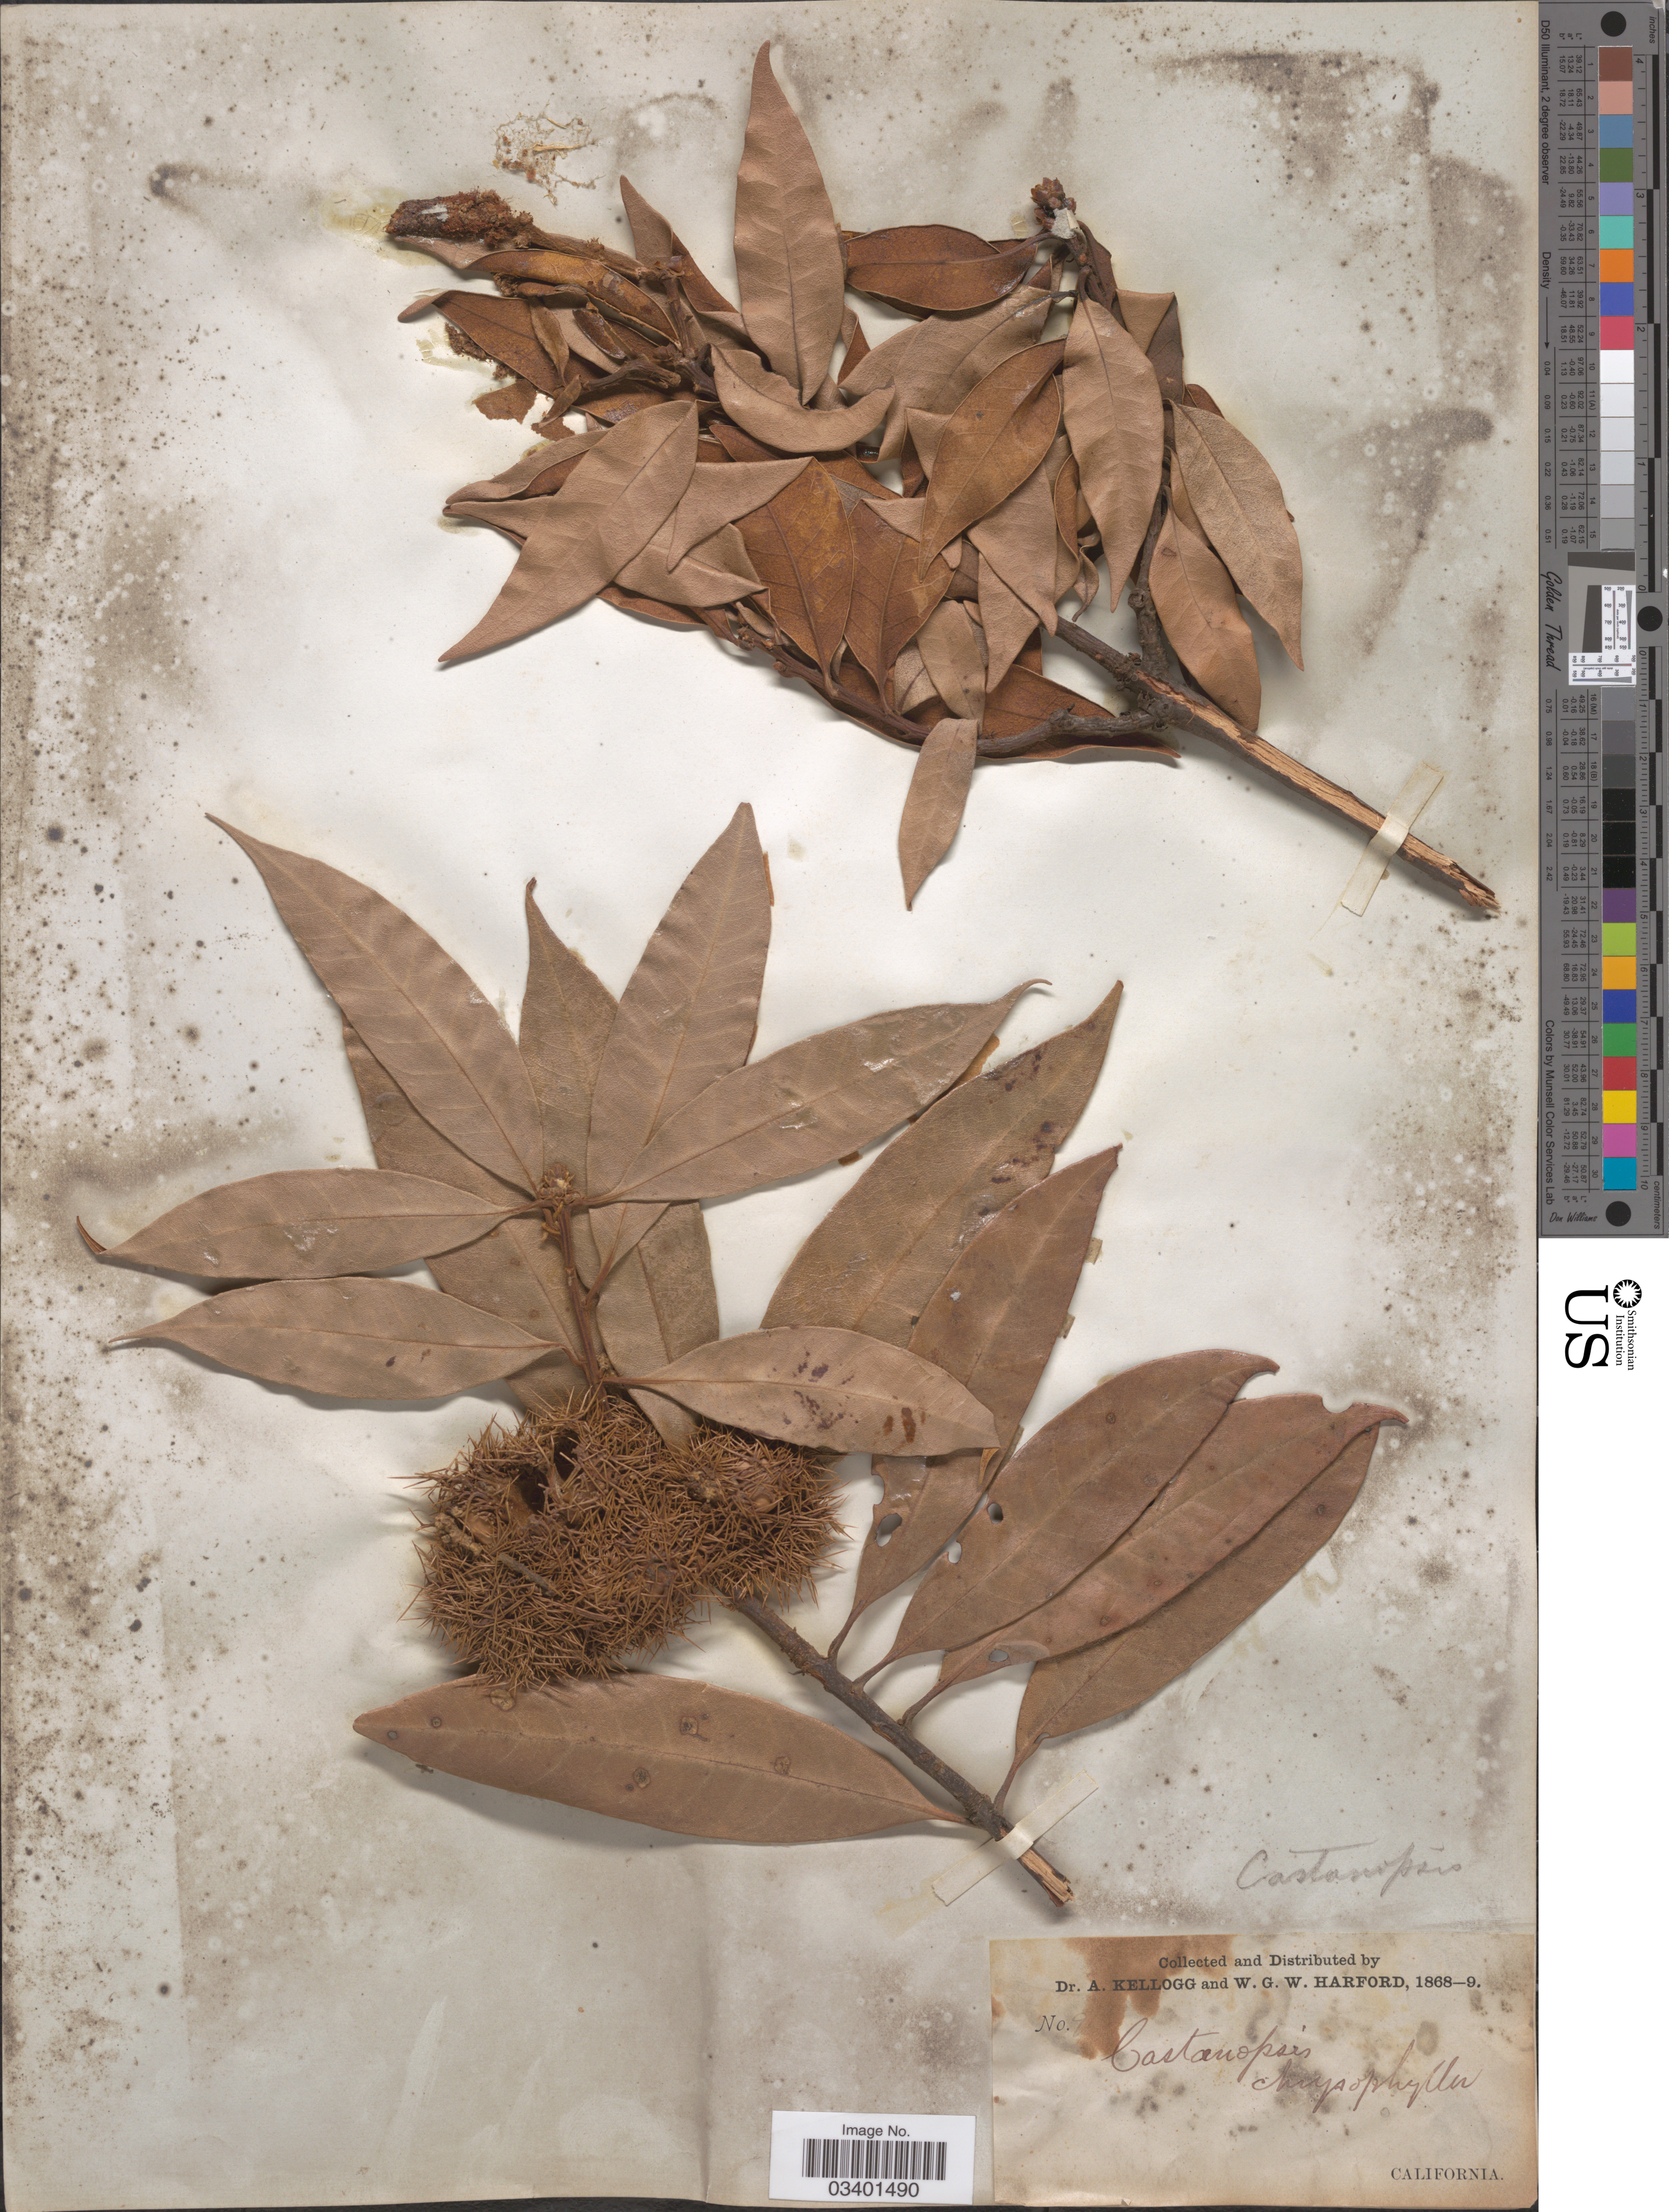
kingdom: Plantae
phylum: Tracheophyta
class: Magnoliopsida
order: Fagales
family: Fagaceae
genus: Chrysolepis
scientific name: Chrysolepis chrysophylla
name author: (Douglas ex Hook.) Hjelmq.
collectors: A. Kellogg & W. G. W. Harford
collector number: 915*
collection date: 1868/1869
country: United States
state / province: California